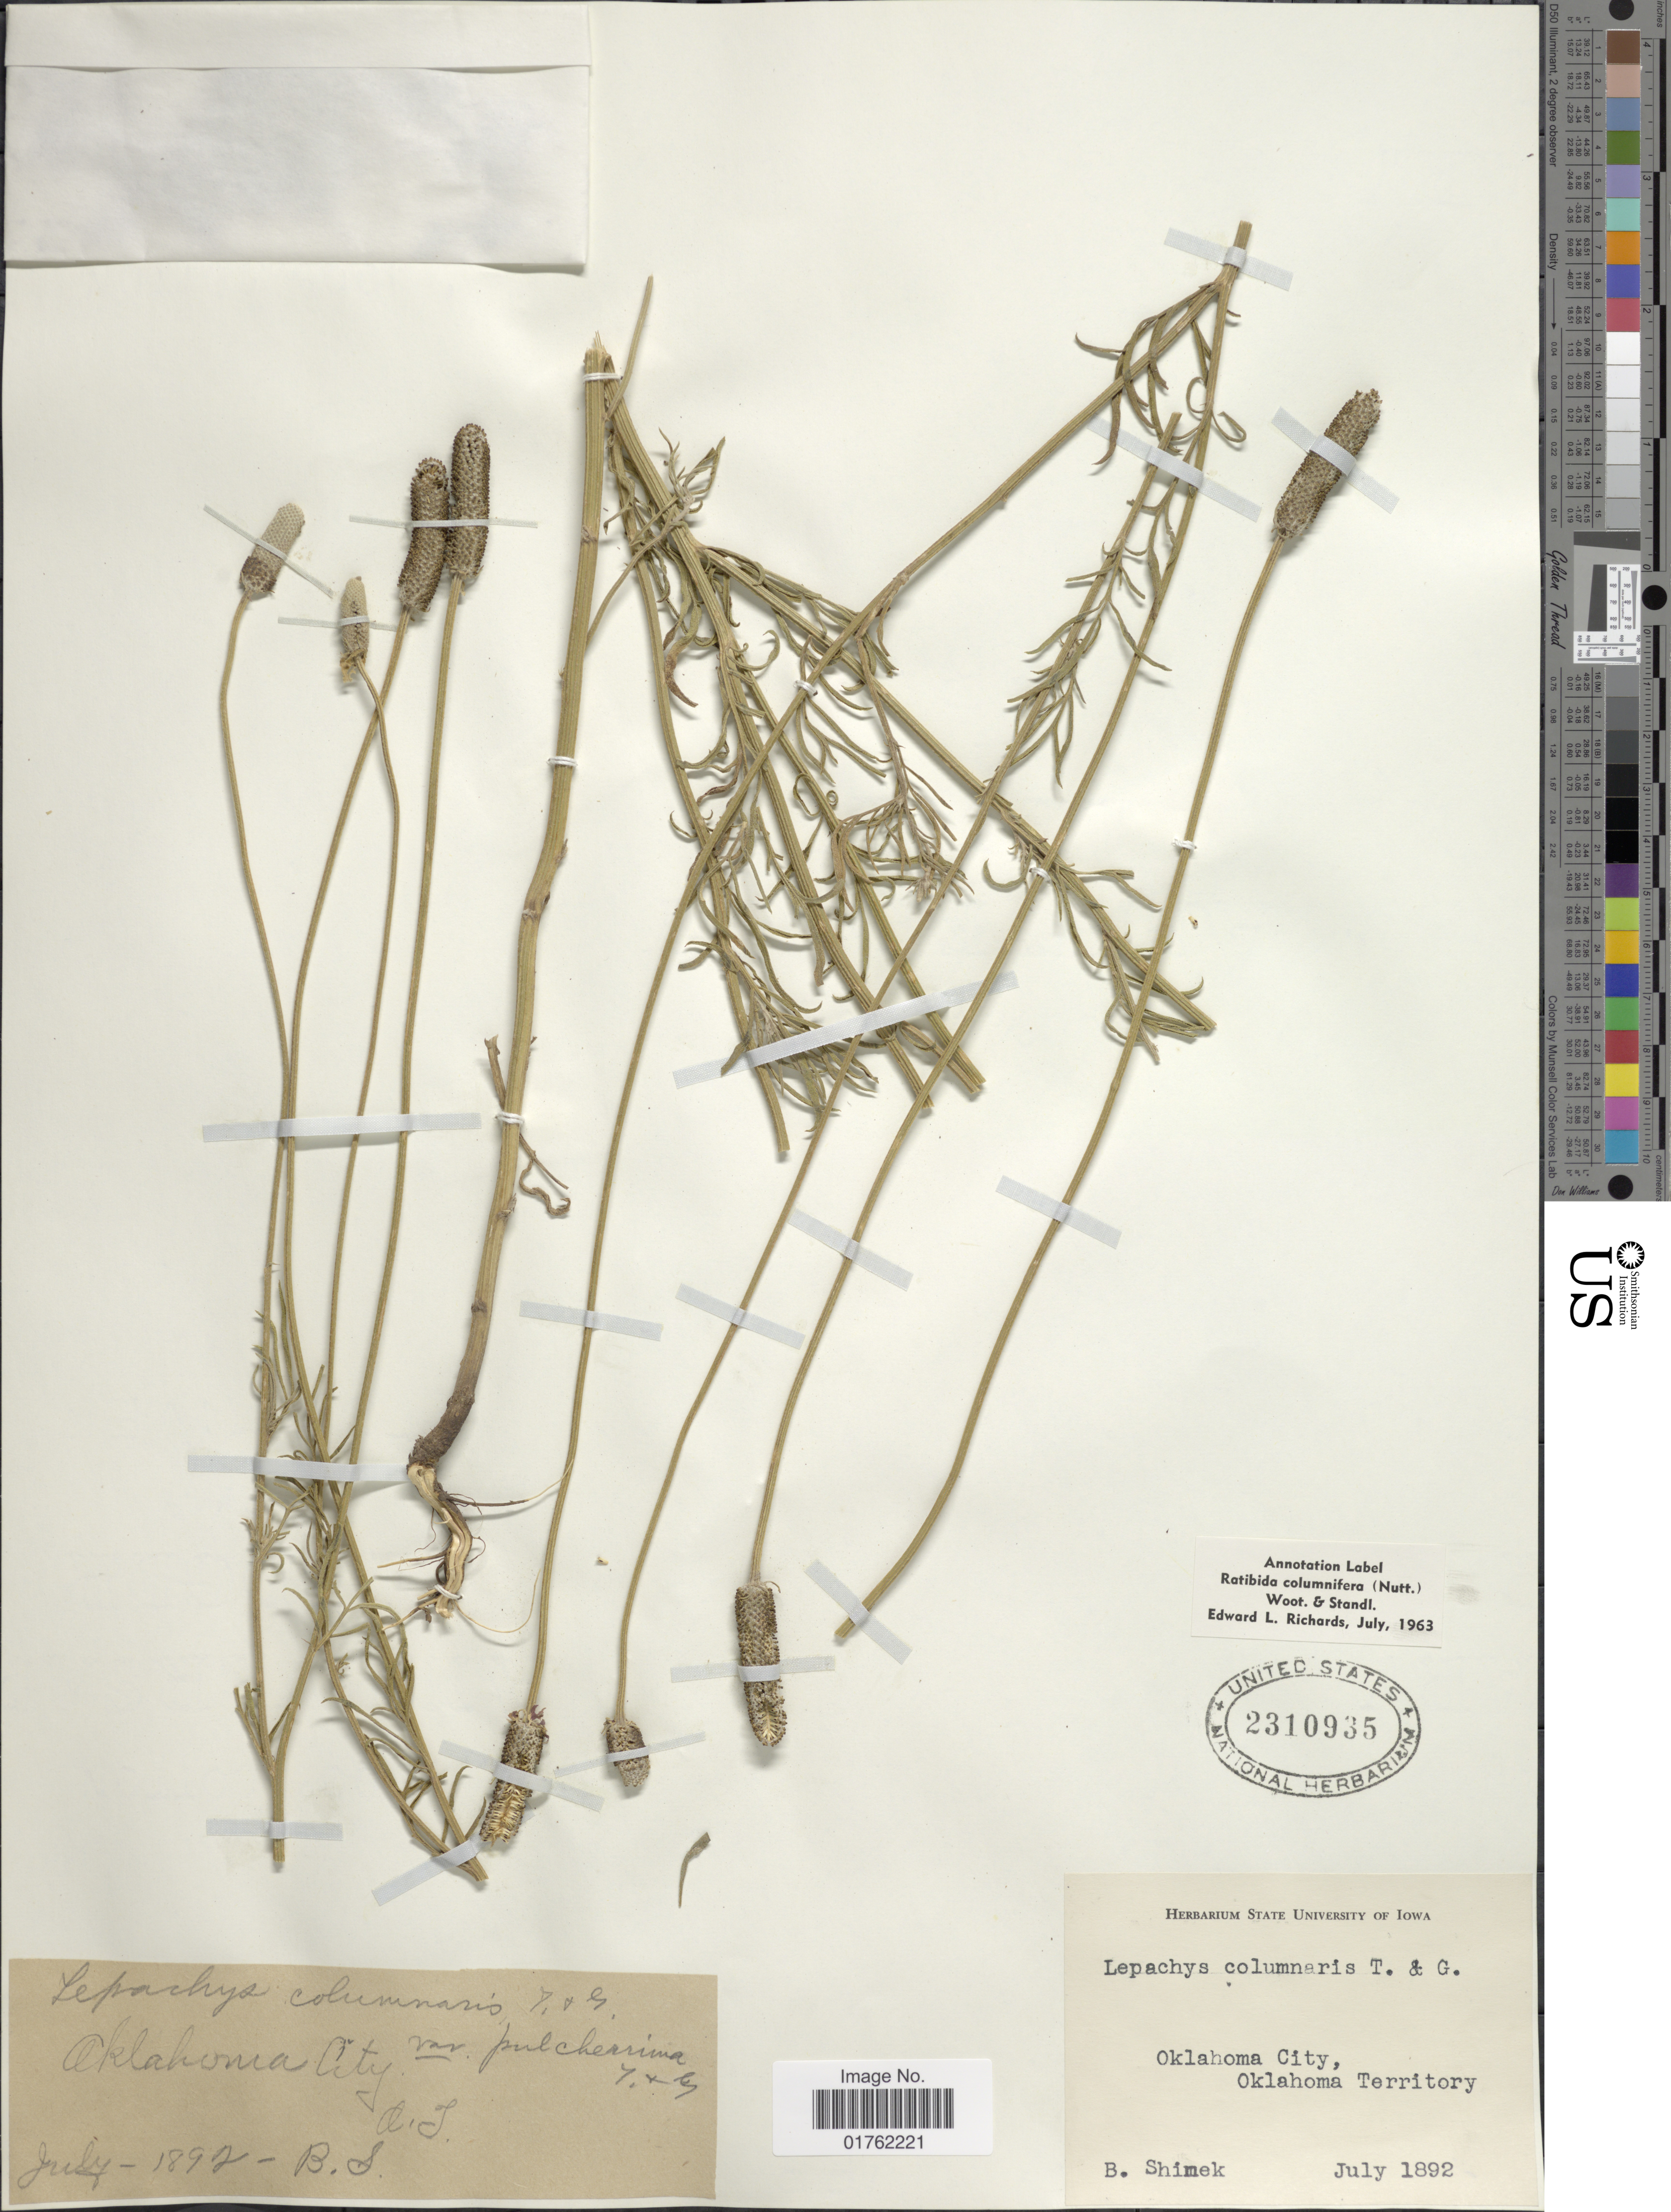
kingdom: Plantae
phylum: Tracheophyta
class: Magnoliopsida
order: Asterales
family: Asteraceae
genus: Ratibida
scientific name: Ratibida columnaris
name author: (Pursh) D. Don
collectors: B. Shimek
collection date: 1892-07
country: United States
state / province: Oklahoma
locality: Oklahoma City, Oklahoma Territory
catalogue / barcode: US 2310935